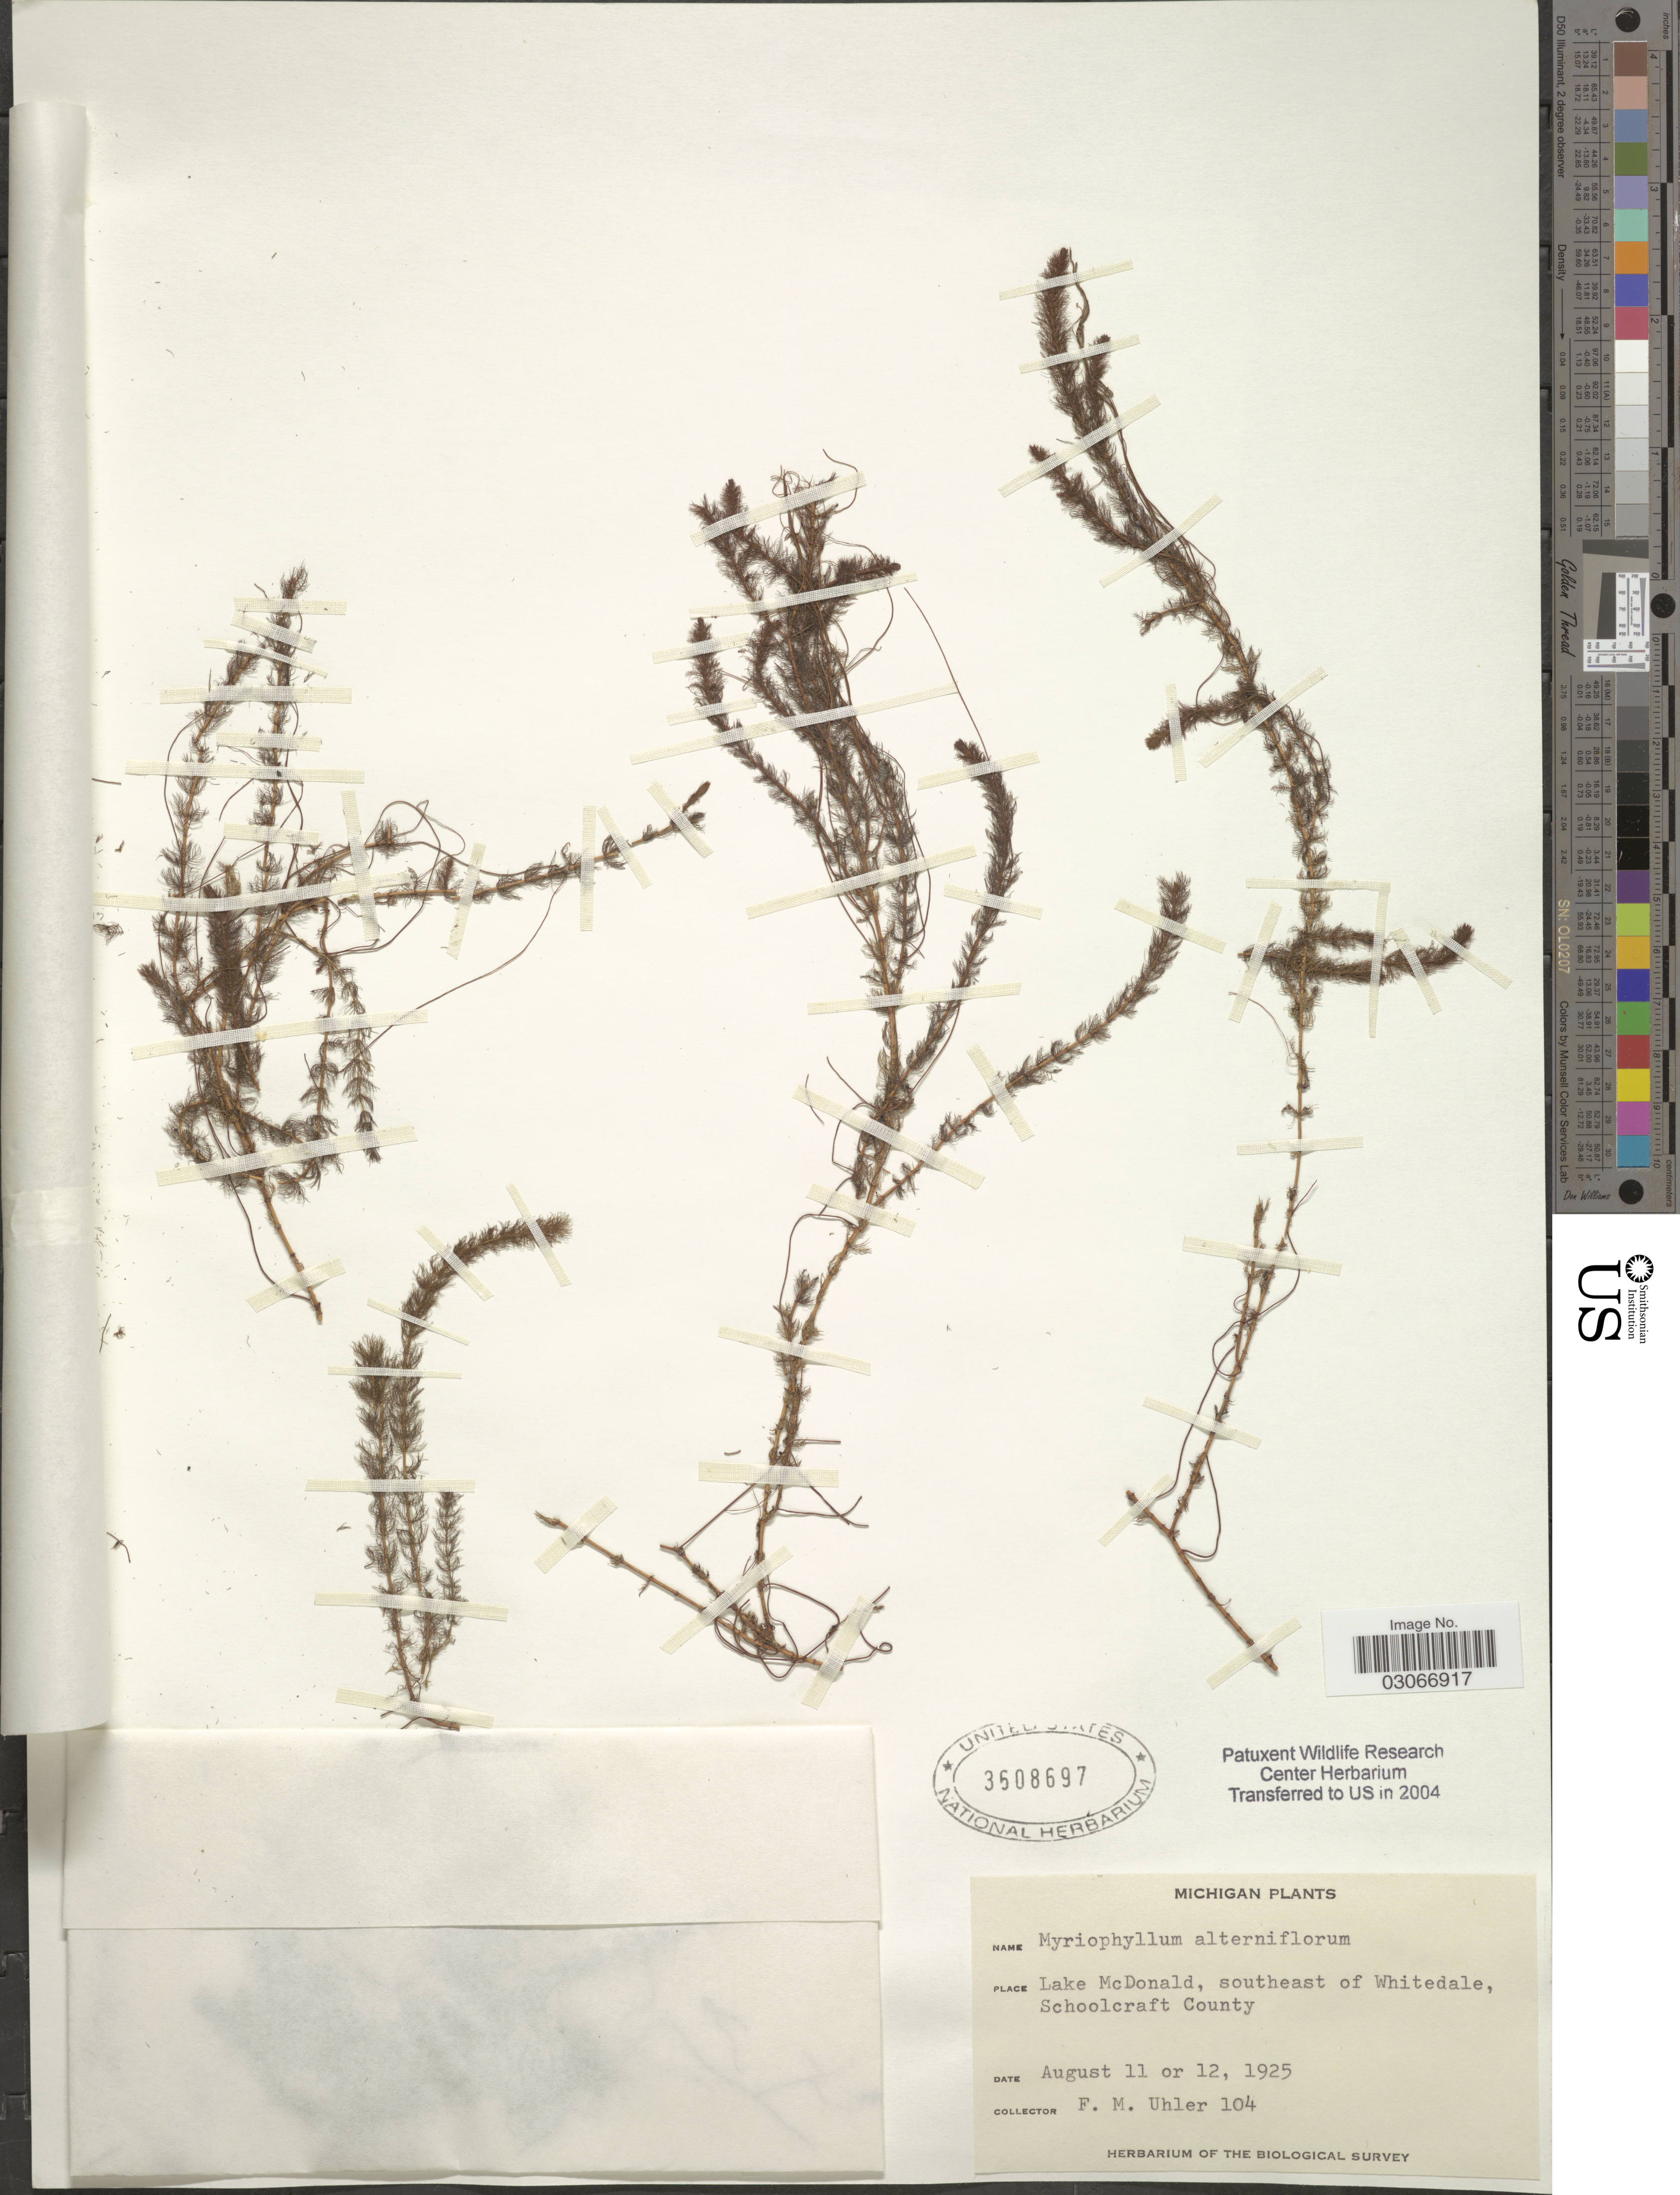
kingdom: Plantae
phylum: Tracheophyta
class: Magnoliopsida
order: Saxifragales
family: Haloragaceae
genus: Myriophyllum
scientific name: Myriophyllum alterniflorum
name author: DC.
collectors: F. M. Uhler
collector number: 104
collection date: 1925-08-11/1925-08-12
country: United States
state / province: Michigan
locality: Lake McDonald, southeast of Whitedale, Schoolcraft County.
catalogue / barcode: US 3608697